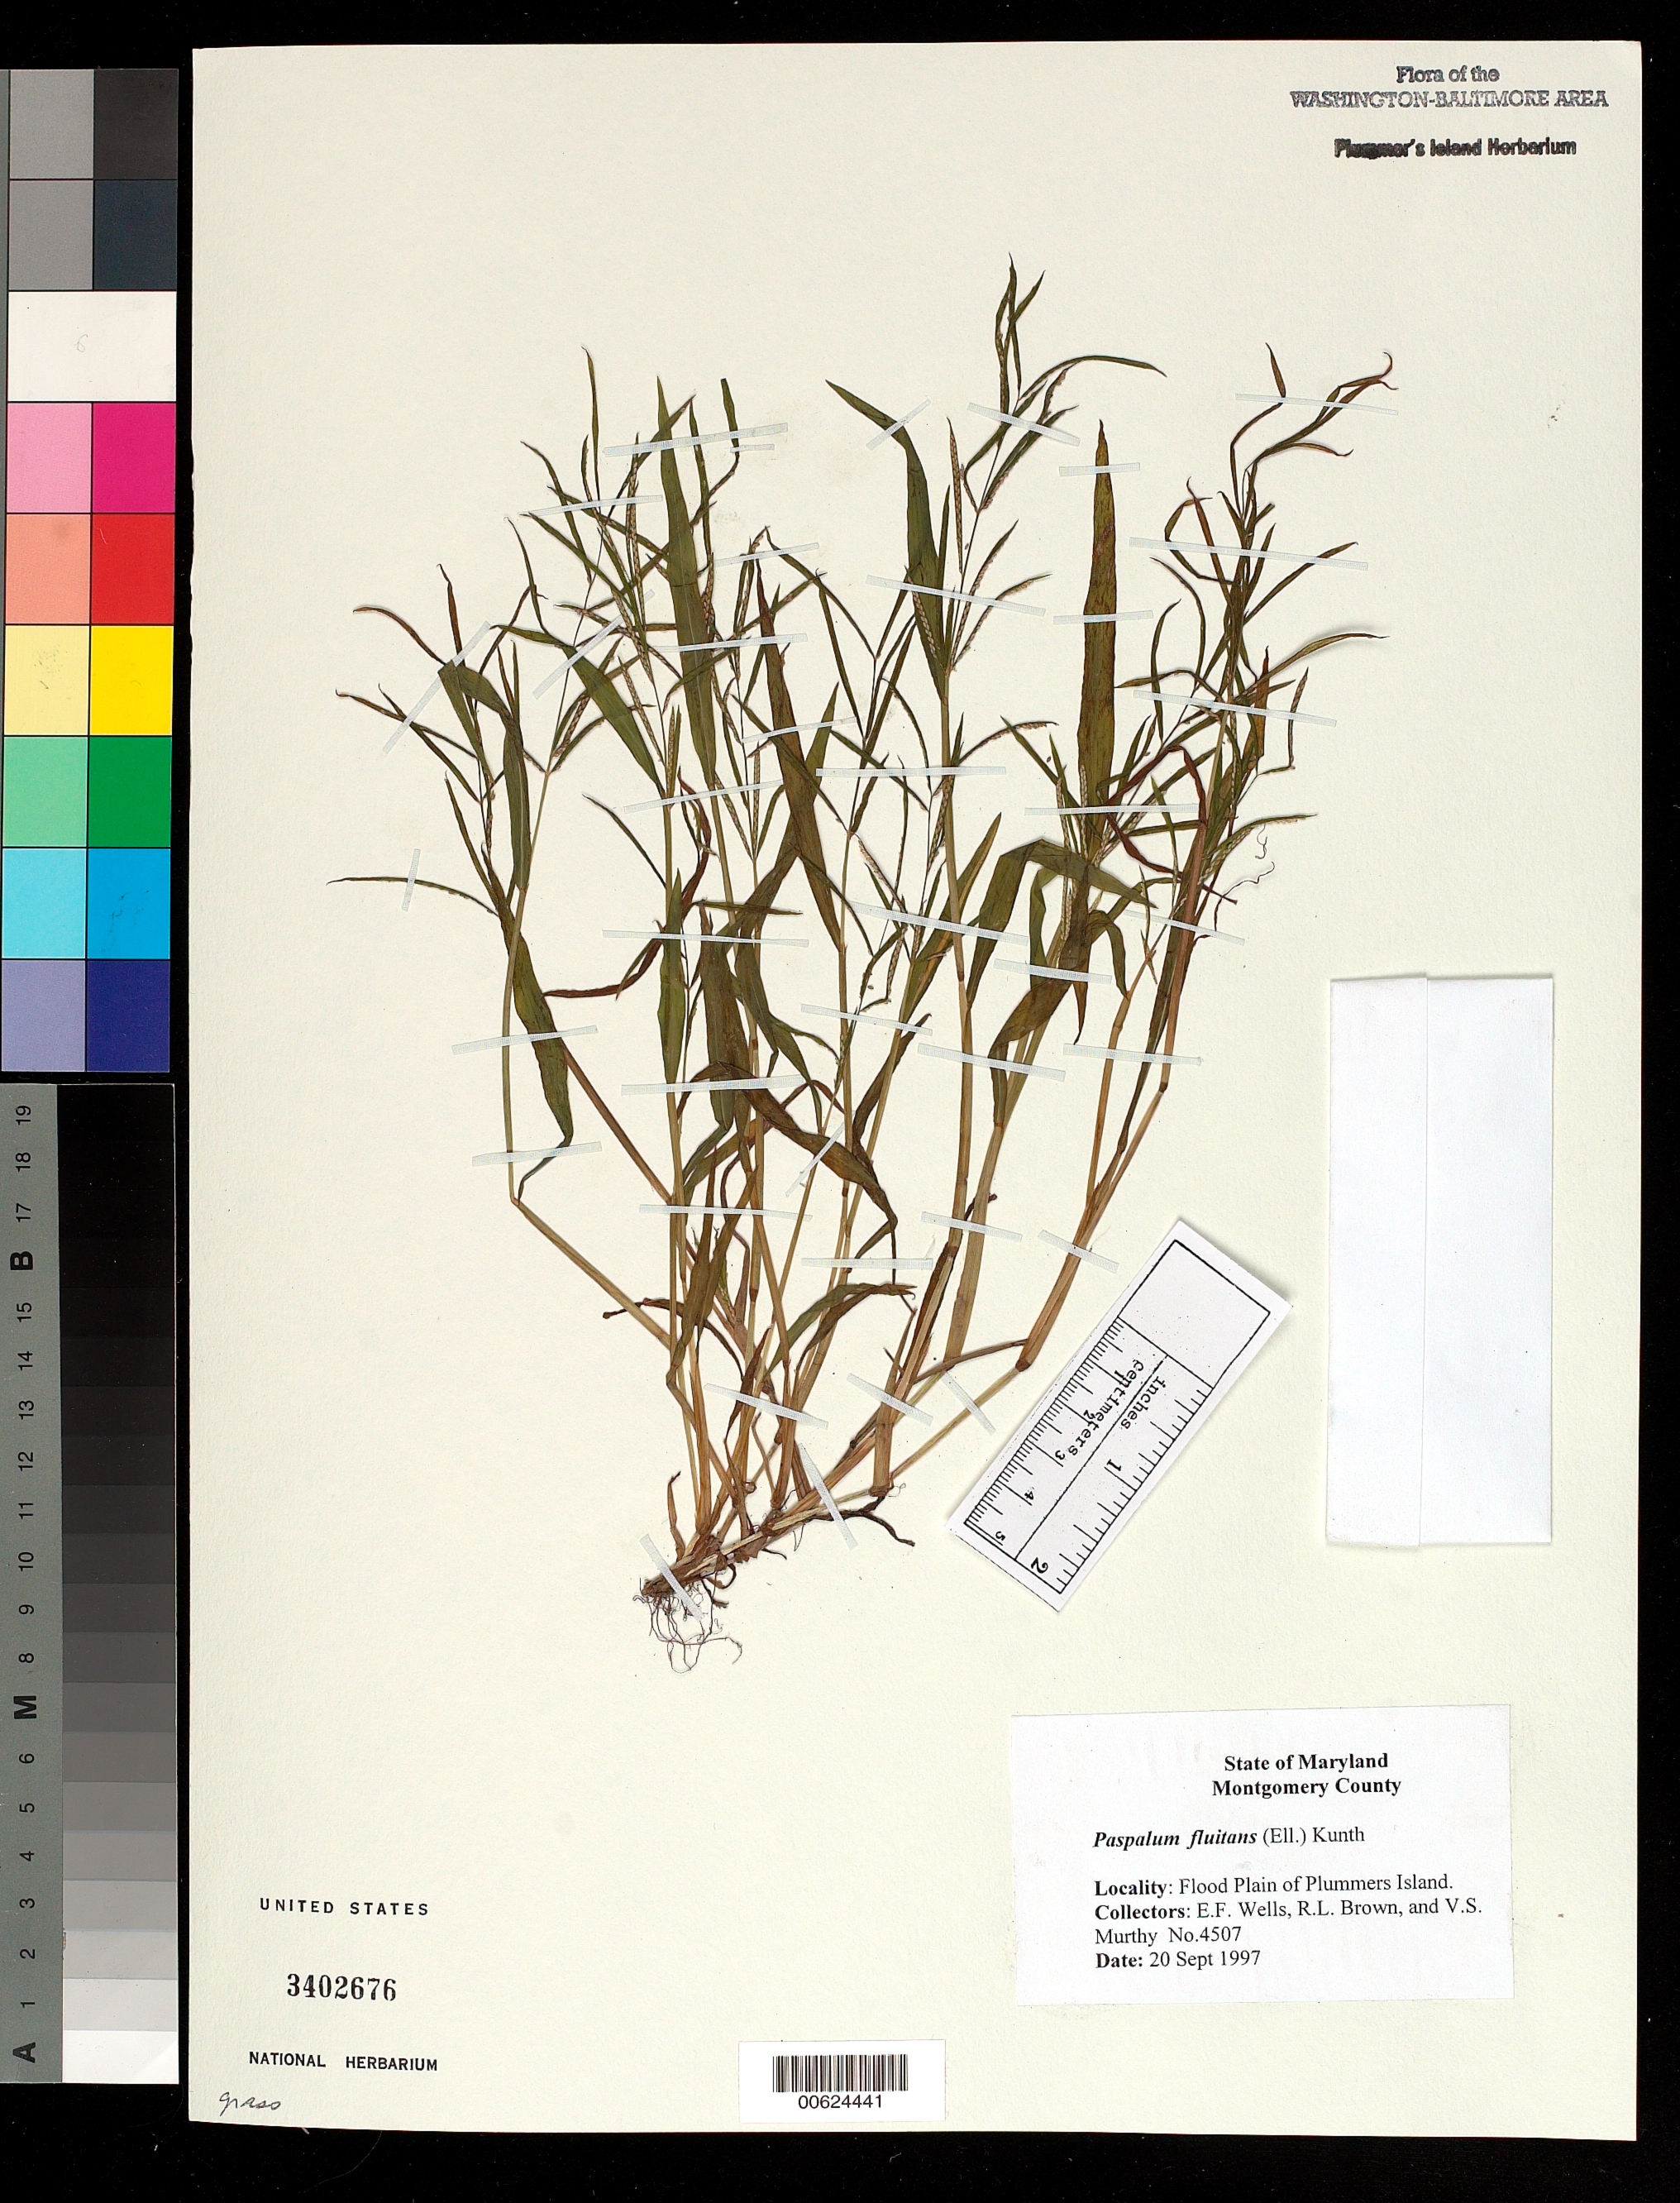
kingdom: Plantae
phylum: Tracheophyta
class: Liliopsida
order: Poales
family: Poaceae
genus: Paspalum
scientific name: Paspalum fluitans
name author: (Elliott) Kunth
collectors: E. F. Wells, R. L. Brown & V. S. Murthy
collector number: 4507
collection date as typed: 20 Sep 1997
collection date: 1997-09-20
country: United States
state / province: Maryland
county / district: Montgomery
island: Plummers Island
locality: Flood plain of Plummers Island Plummers Island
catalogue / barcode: US 3402676